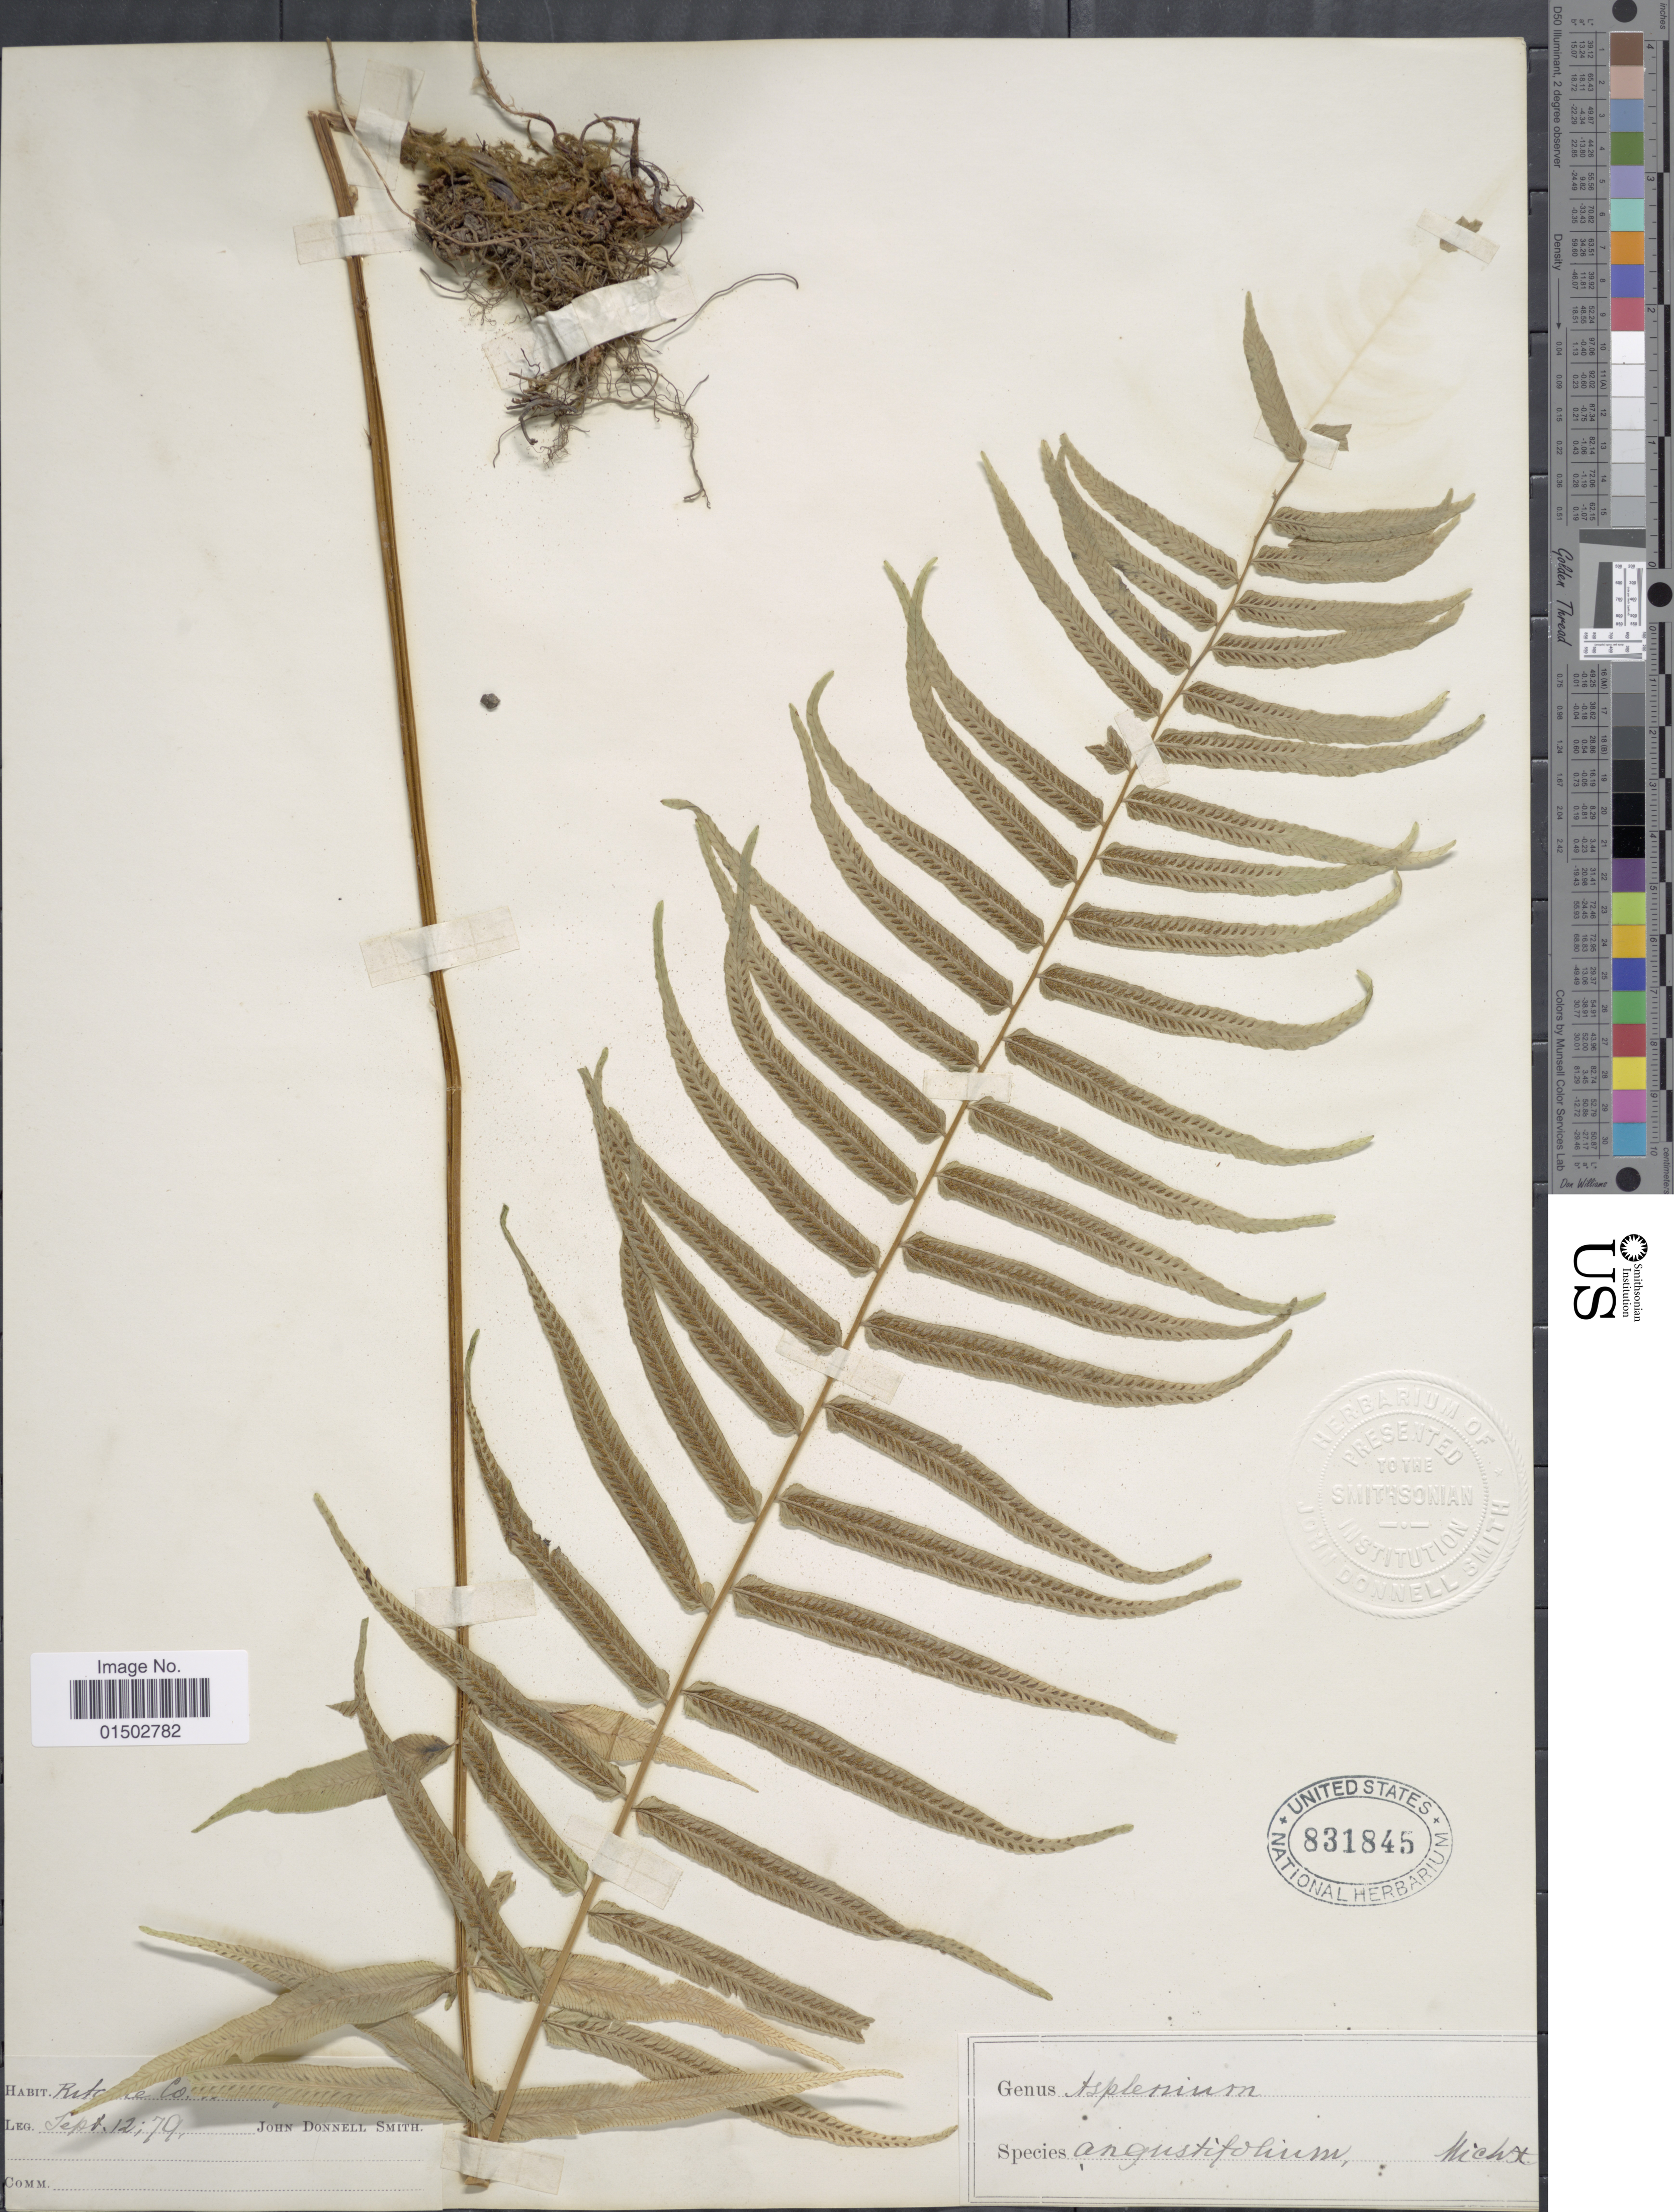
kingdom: Plantae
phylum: Tracheophyta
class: Polypodiopsida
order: Polypodiales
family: Diplaziopsidaceae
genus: Homalosorus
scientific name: Homalosorus pycnocarpos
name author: (Spreng.) Pic. Serm.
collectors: J. Donnell Smith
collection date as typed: Transcribed d/m/y: 12/9/79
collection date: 1879-09-12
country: United States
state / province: West Virginia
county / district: Ritchie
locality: Ritchie Co.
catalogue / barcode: US 831845